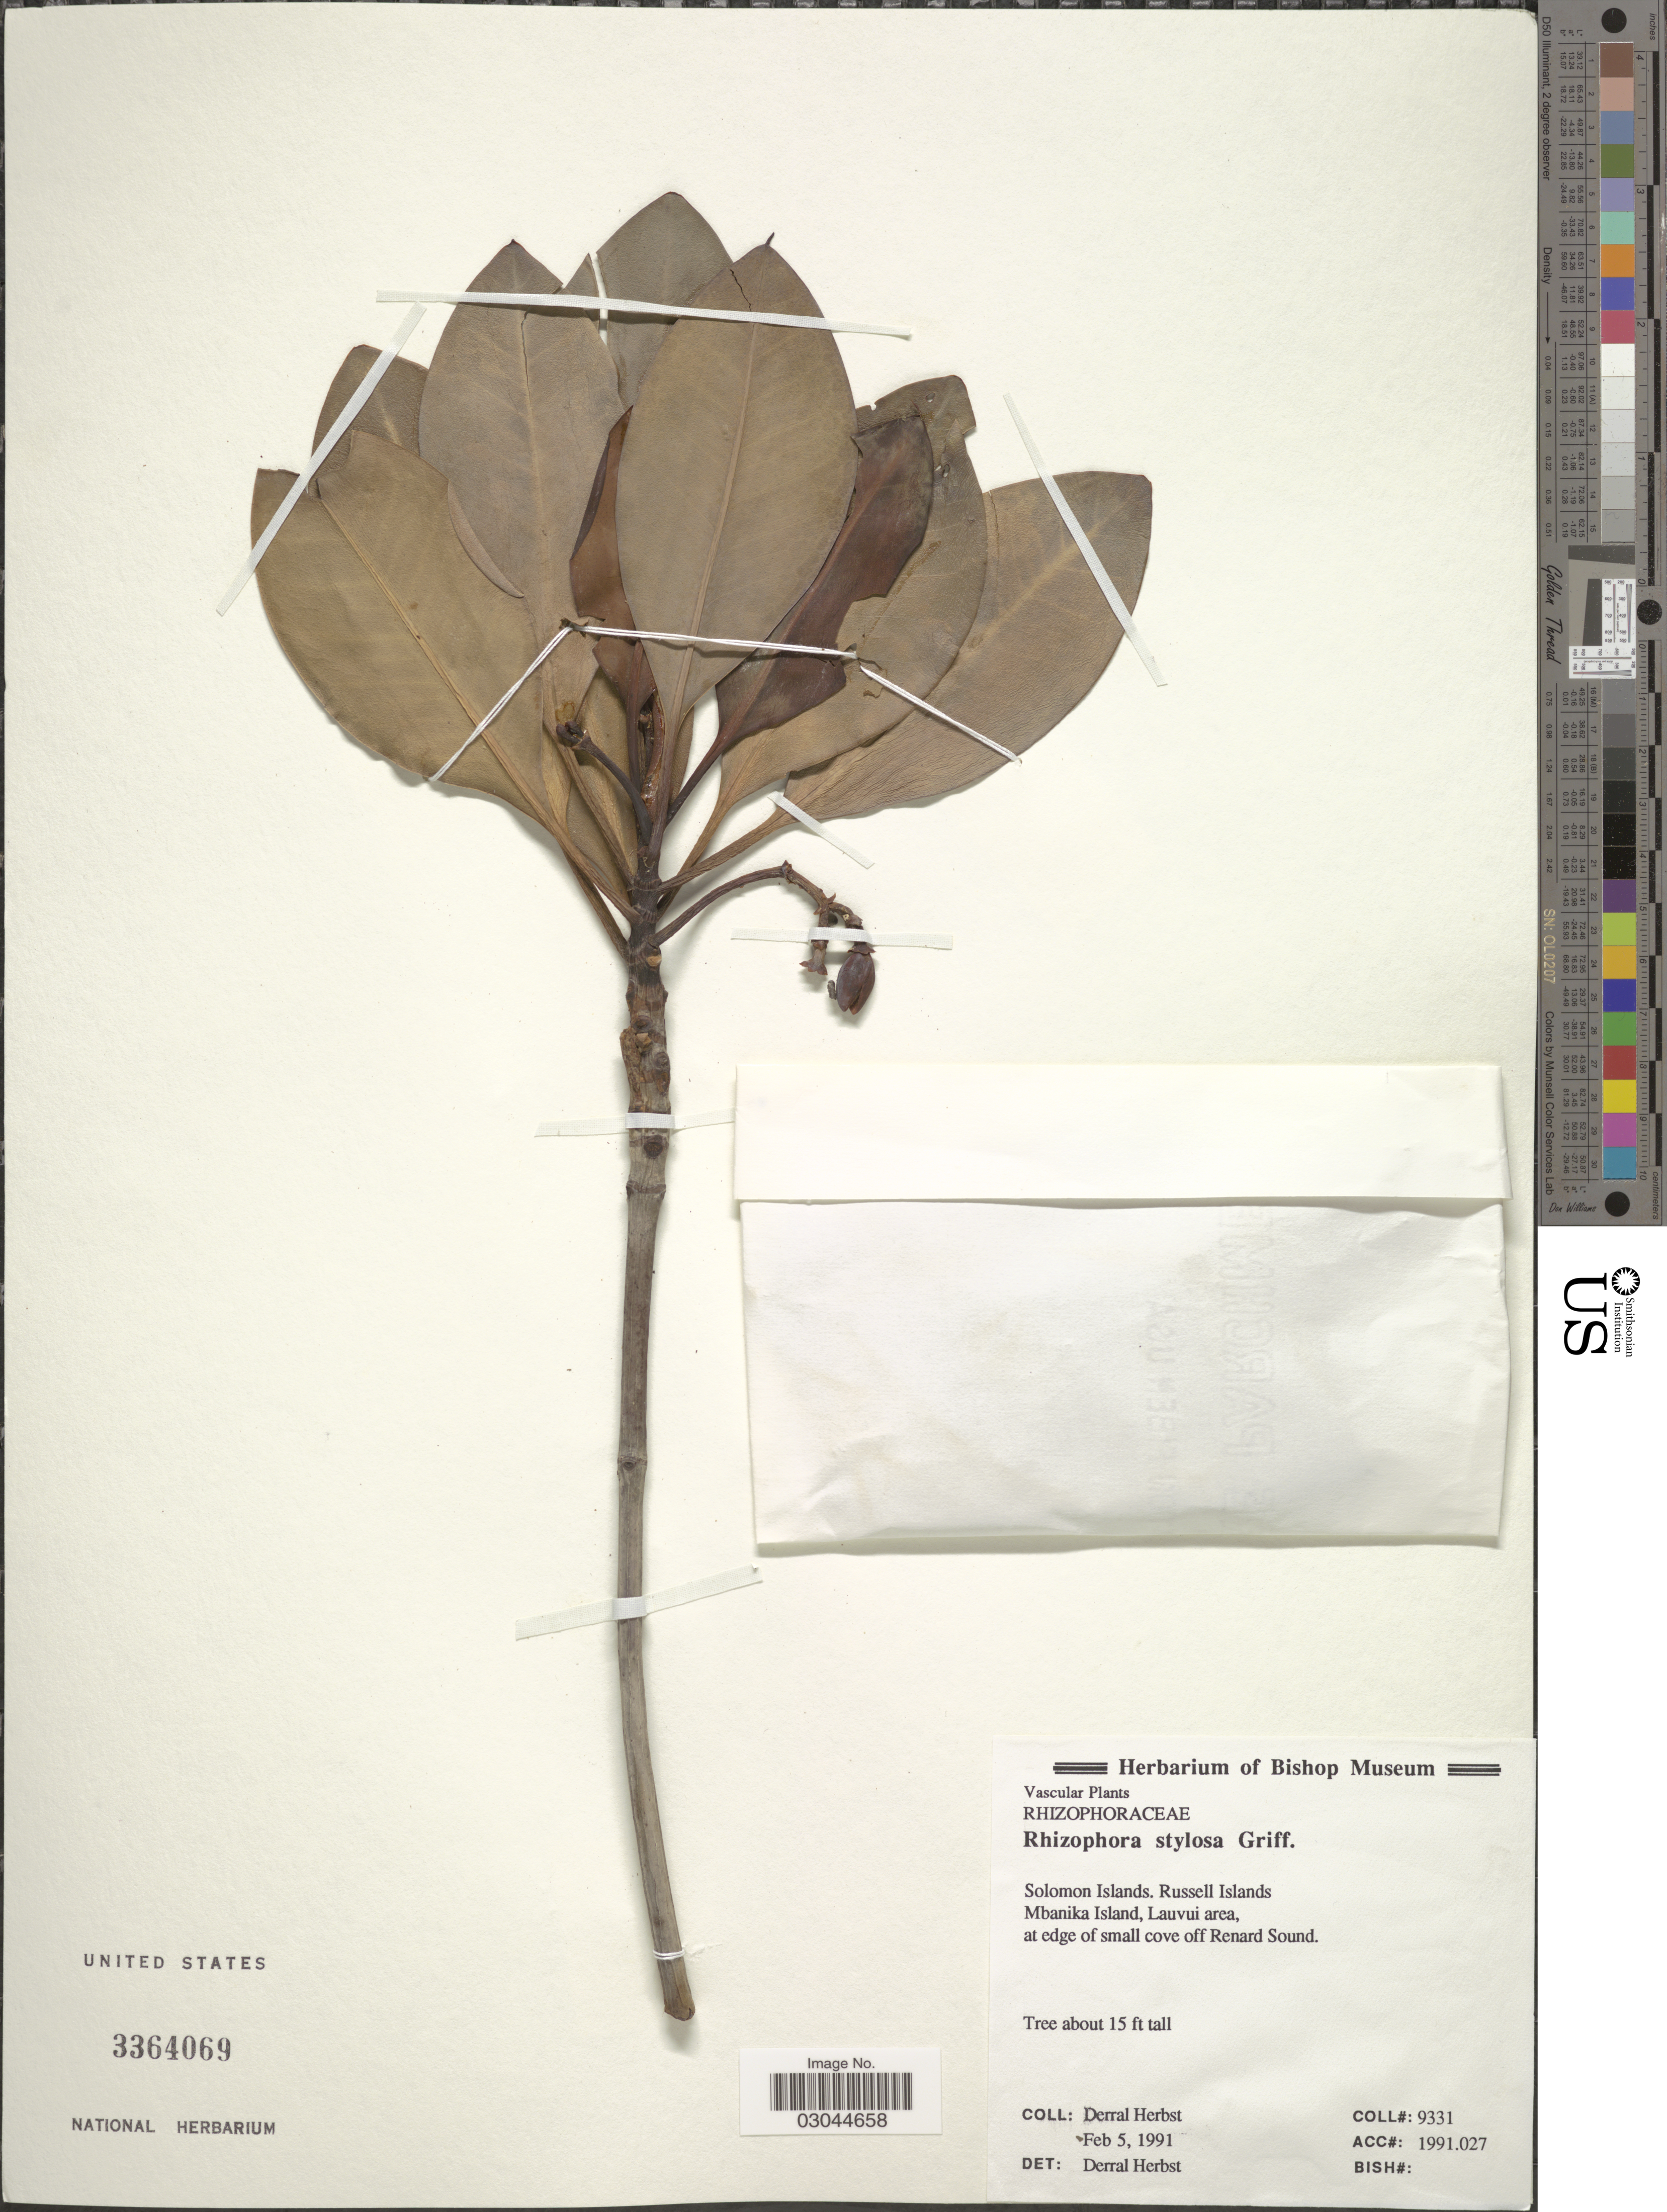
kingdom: Plantae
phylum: Tracheophyta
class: Magnoliopsida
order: Malpighiales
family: Rhizophoraceae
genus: Rhizophora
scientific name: Rhizophora stylosa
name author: Griff.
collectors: D. R. Herbst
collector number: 9331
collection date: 1991-02-05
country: Solomon Islands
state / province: Solomon Islands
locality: Russell Islands. Mbanika Island, Lauvui area, at edge of small cove off Renard Sound.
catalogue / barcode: US 3364069